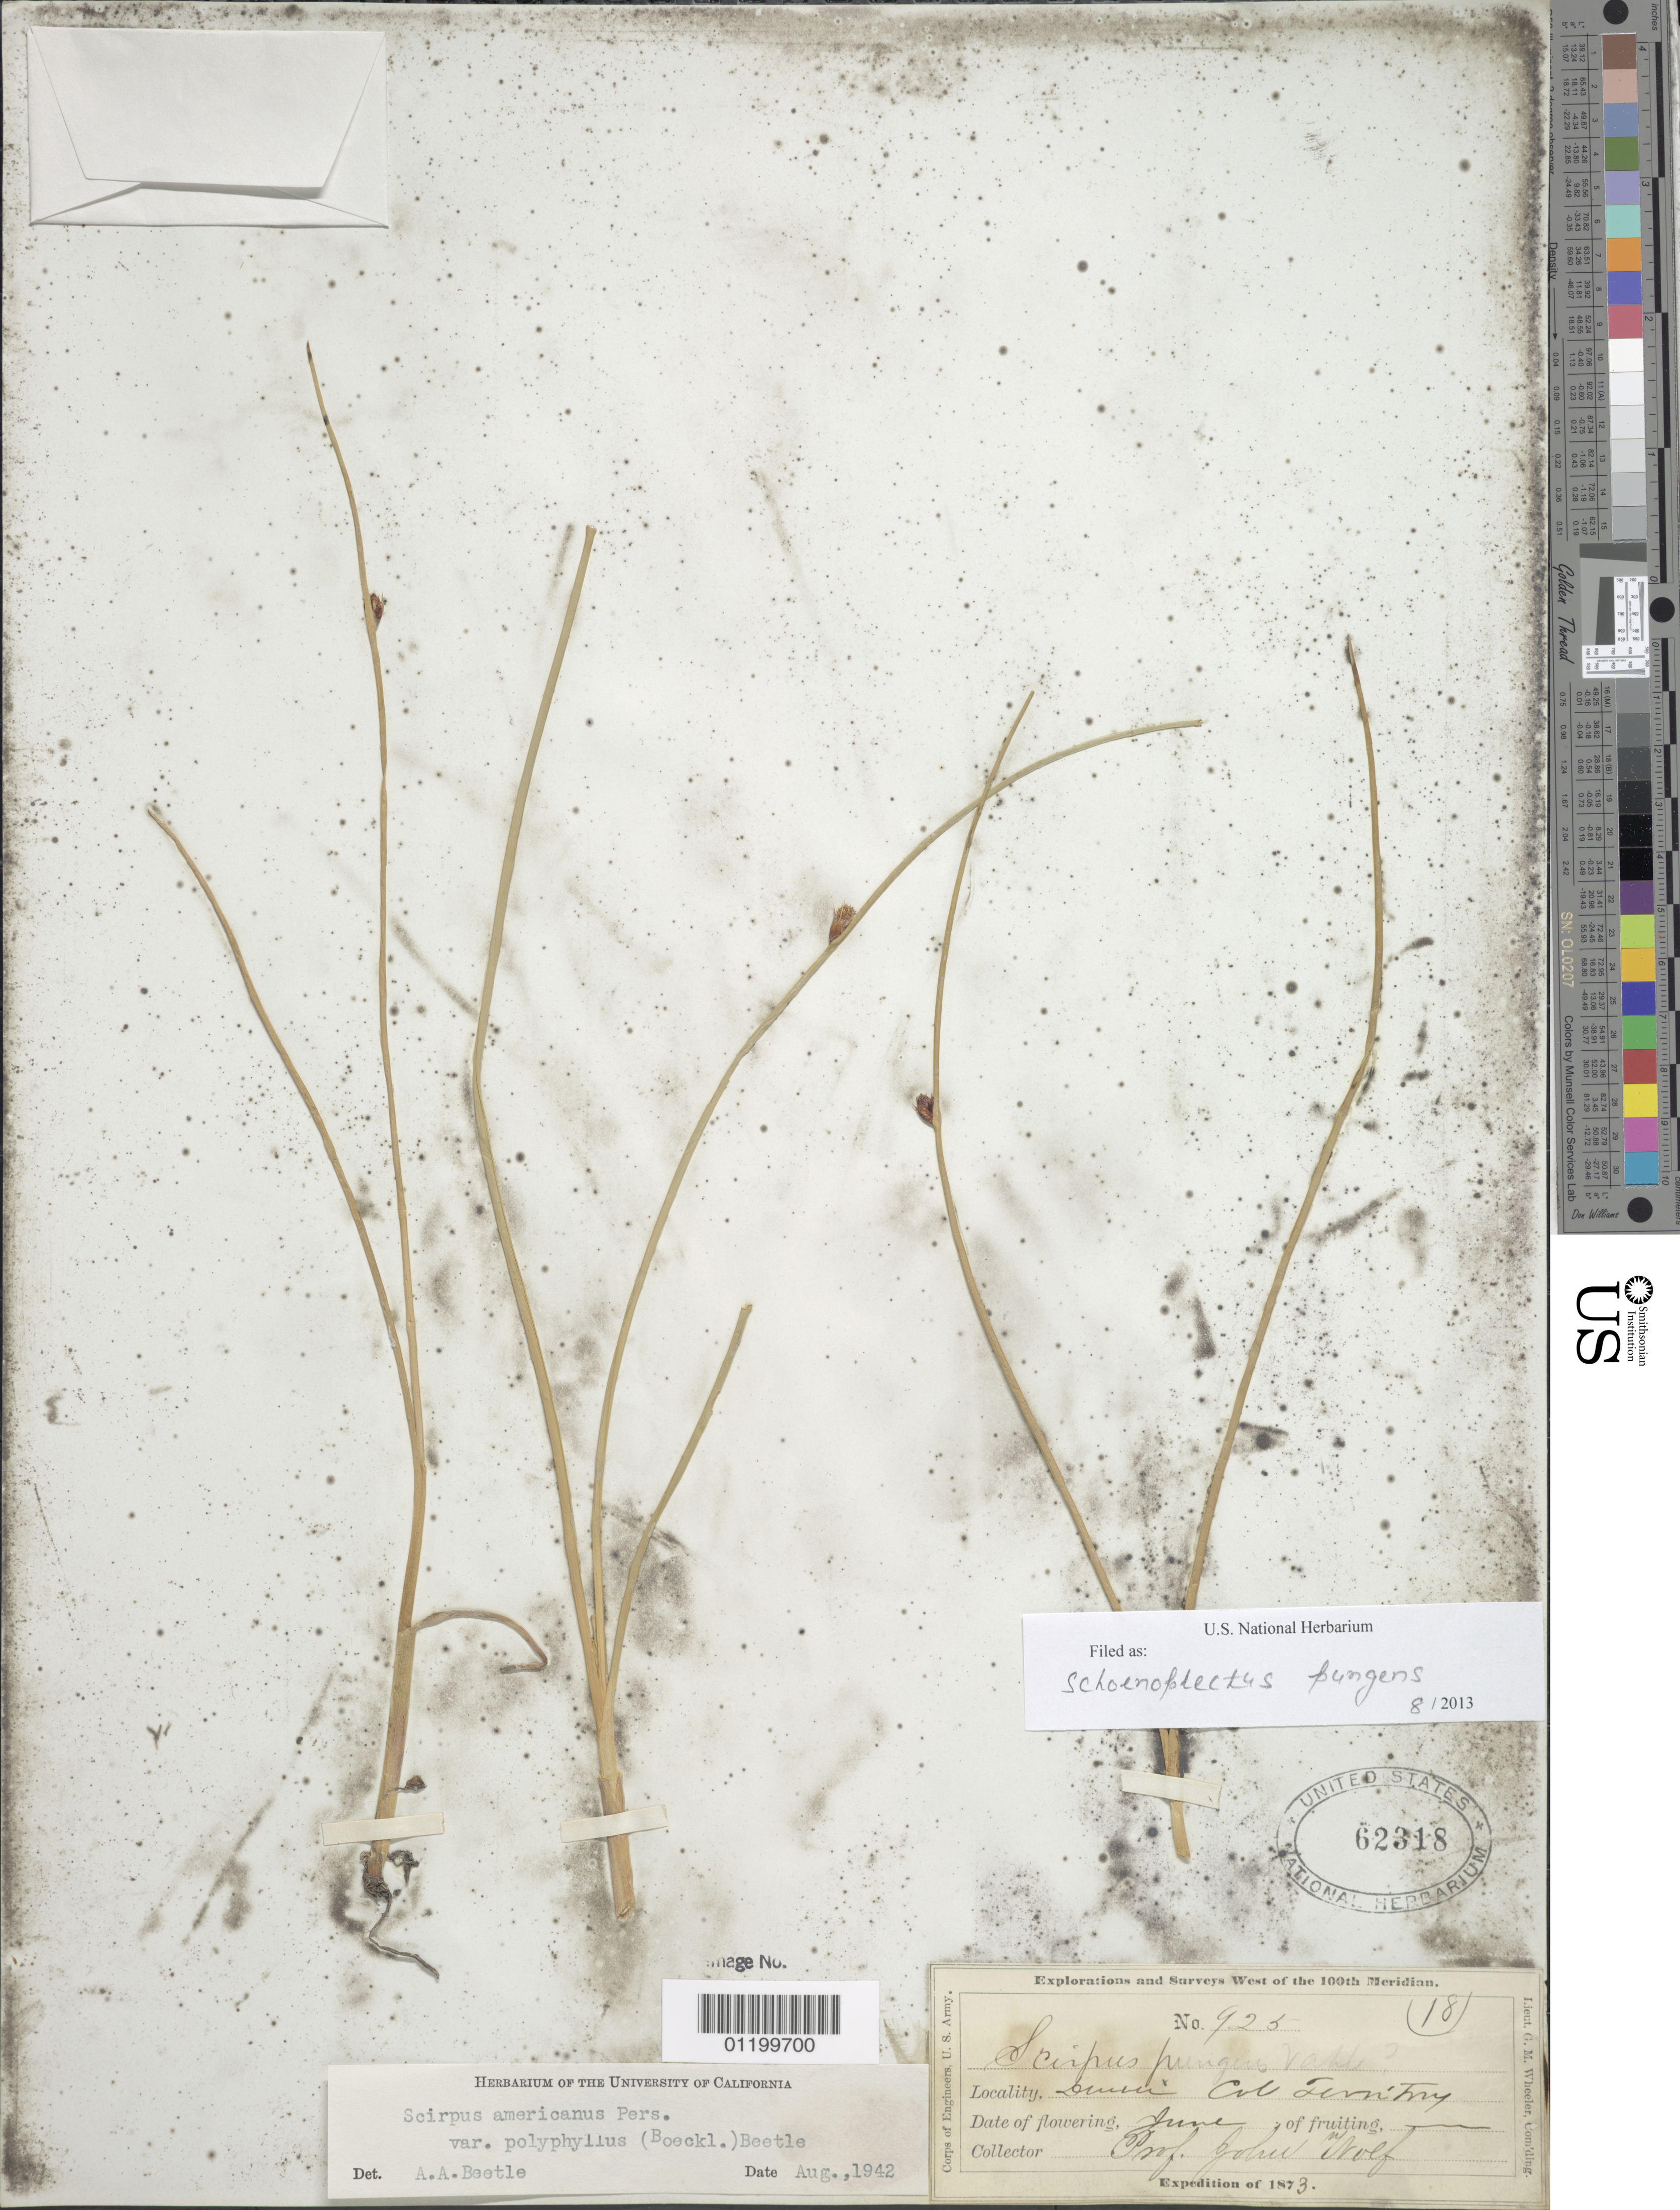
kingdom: Plantae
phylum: Tracheophyta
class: Liliopsida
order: Poales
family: Cyperaceae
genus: Schoenoplectus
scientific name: Schoenoplectus pungens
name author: (Vahl) Palla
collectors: J. Wolf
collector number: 925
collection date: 1873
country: United States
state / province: Colorado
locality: Denver.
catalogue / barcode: US 62318